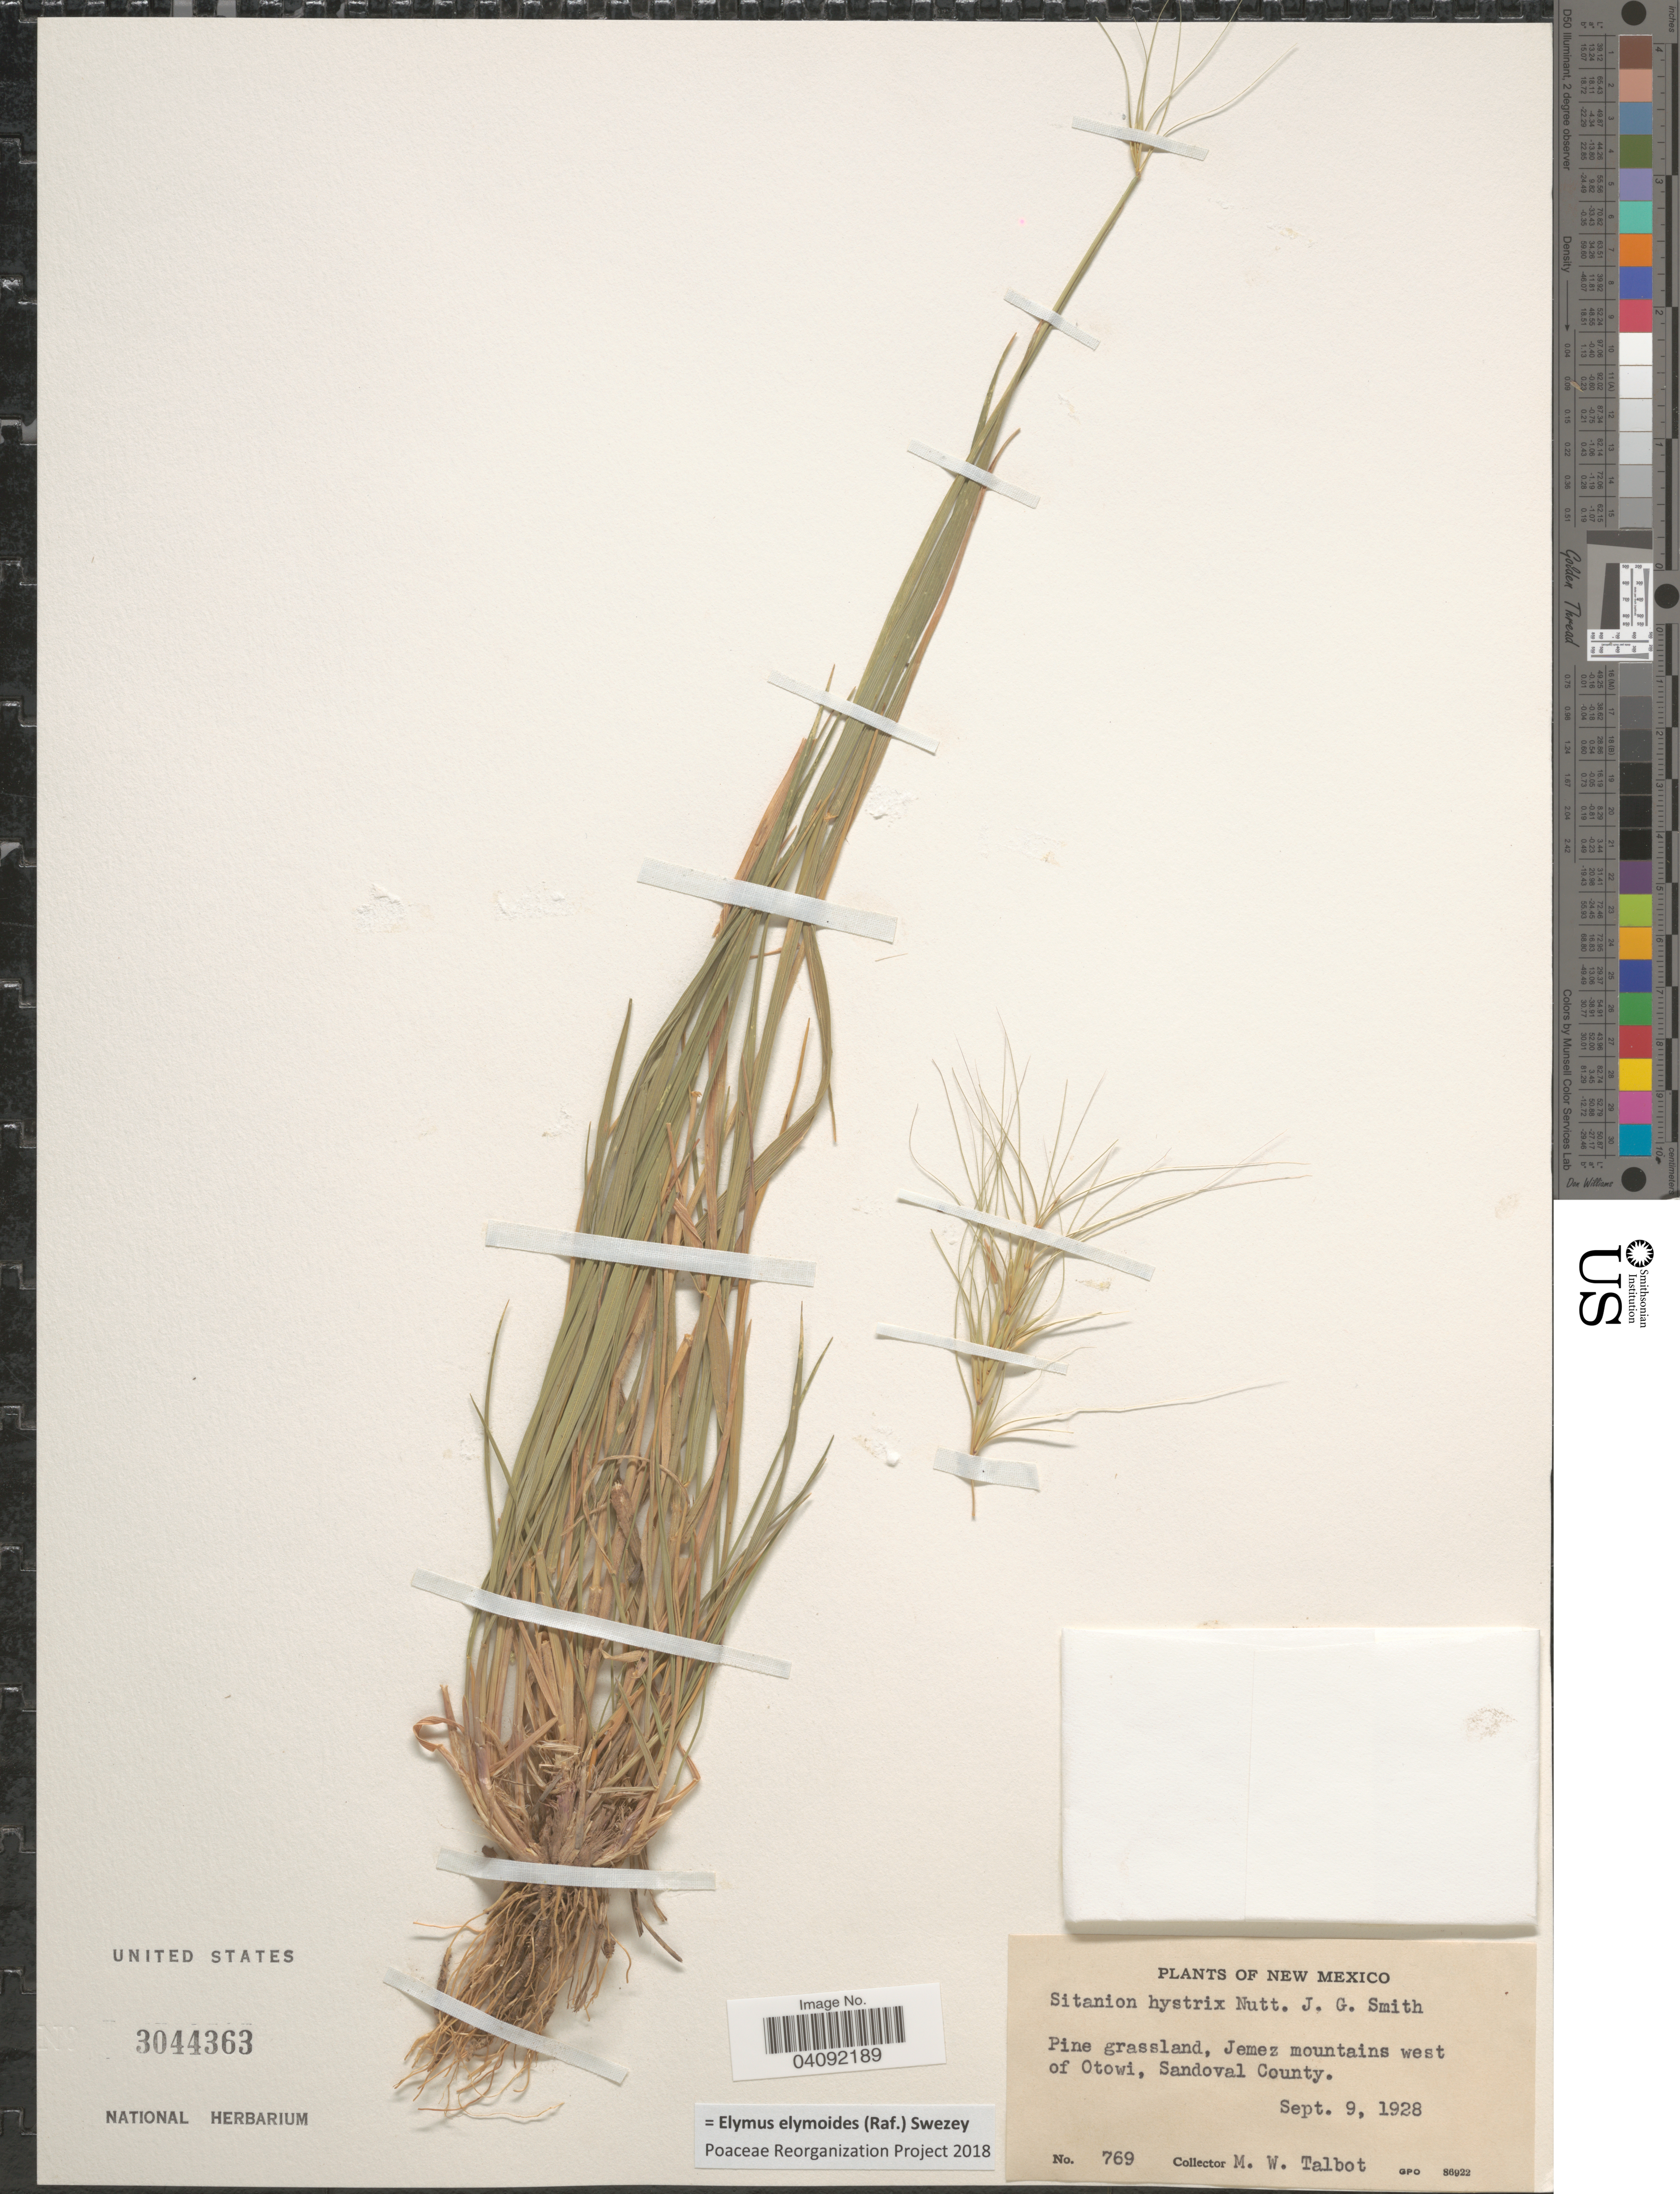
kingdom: Plantae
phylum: Tracheophyta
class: Liliopsida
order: Poales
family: Poaceae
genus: Elymus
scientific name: Elymus elymoides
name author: (Raf.) Swezey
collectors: M. Talbot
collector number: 769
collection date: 1928-09-09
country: United States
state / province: New Mexico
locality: Pine grassland, Jemez mountains west of Otowi, Sandoval County.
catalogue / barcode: US 3044363